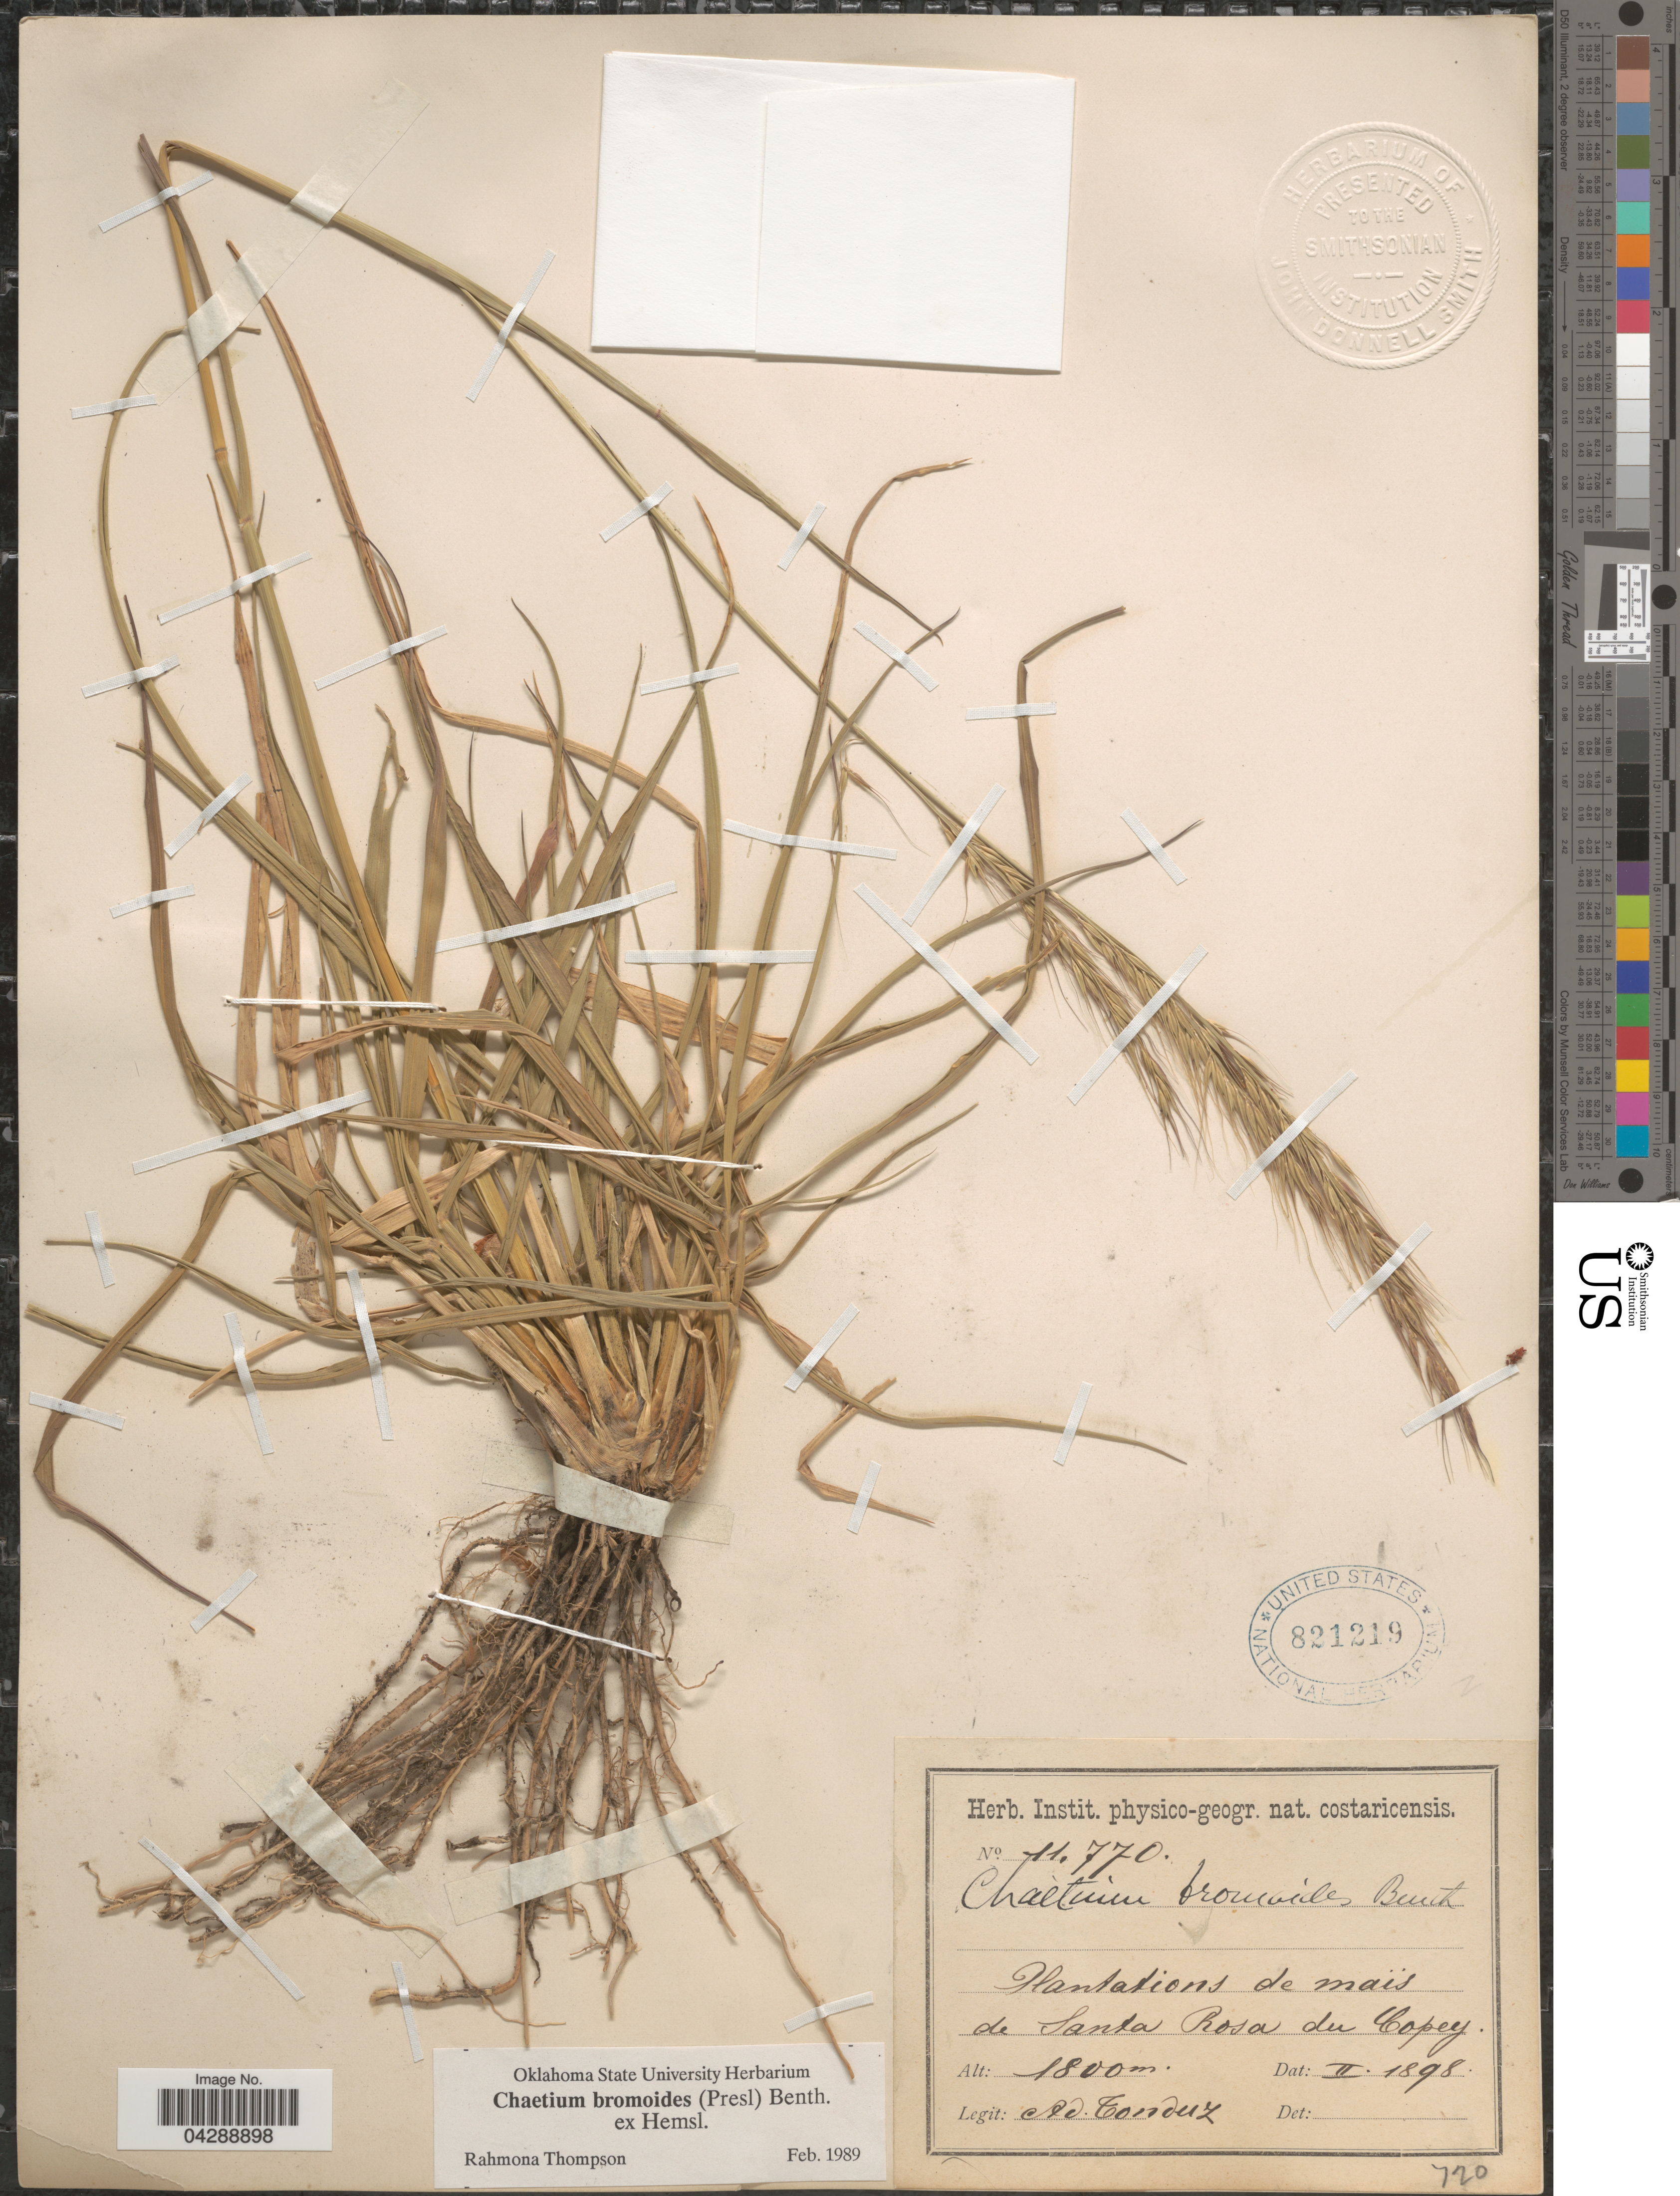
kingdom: Plantae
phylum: Tracheophyta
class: Liliopsida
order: Poales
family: Poaceae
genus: Chaetium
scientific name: Chaetium bromoides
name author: (J. Presl) Benth. ex Hemsl.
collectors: A. Tonduz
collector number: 11770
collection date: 1898-02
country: Costa Rica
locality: Plantations de maïs de Santa Rosa du Copey.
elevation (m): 1800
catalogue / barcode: US 821219